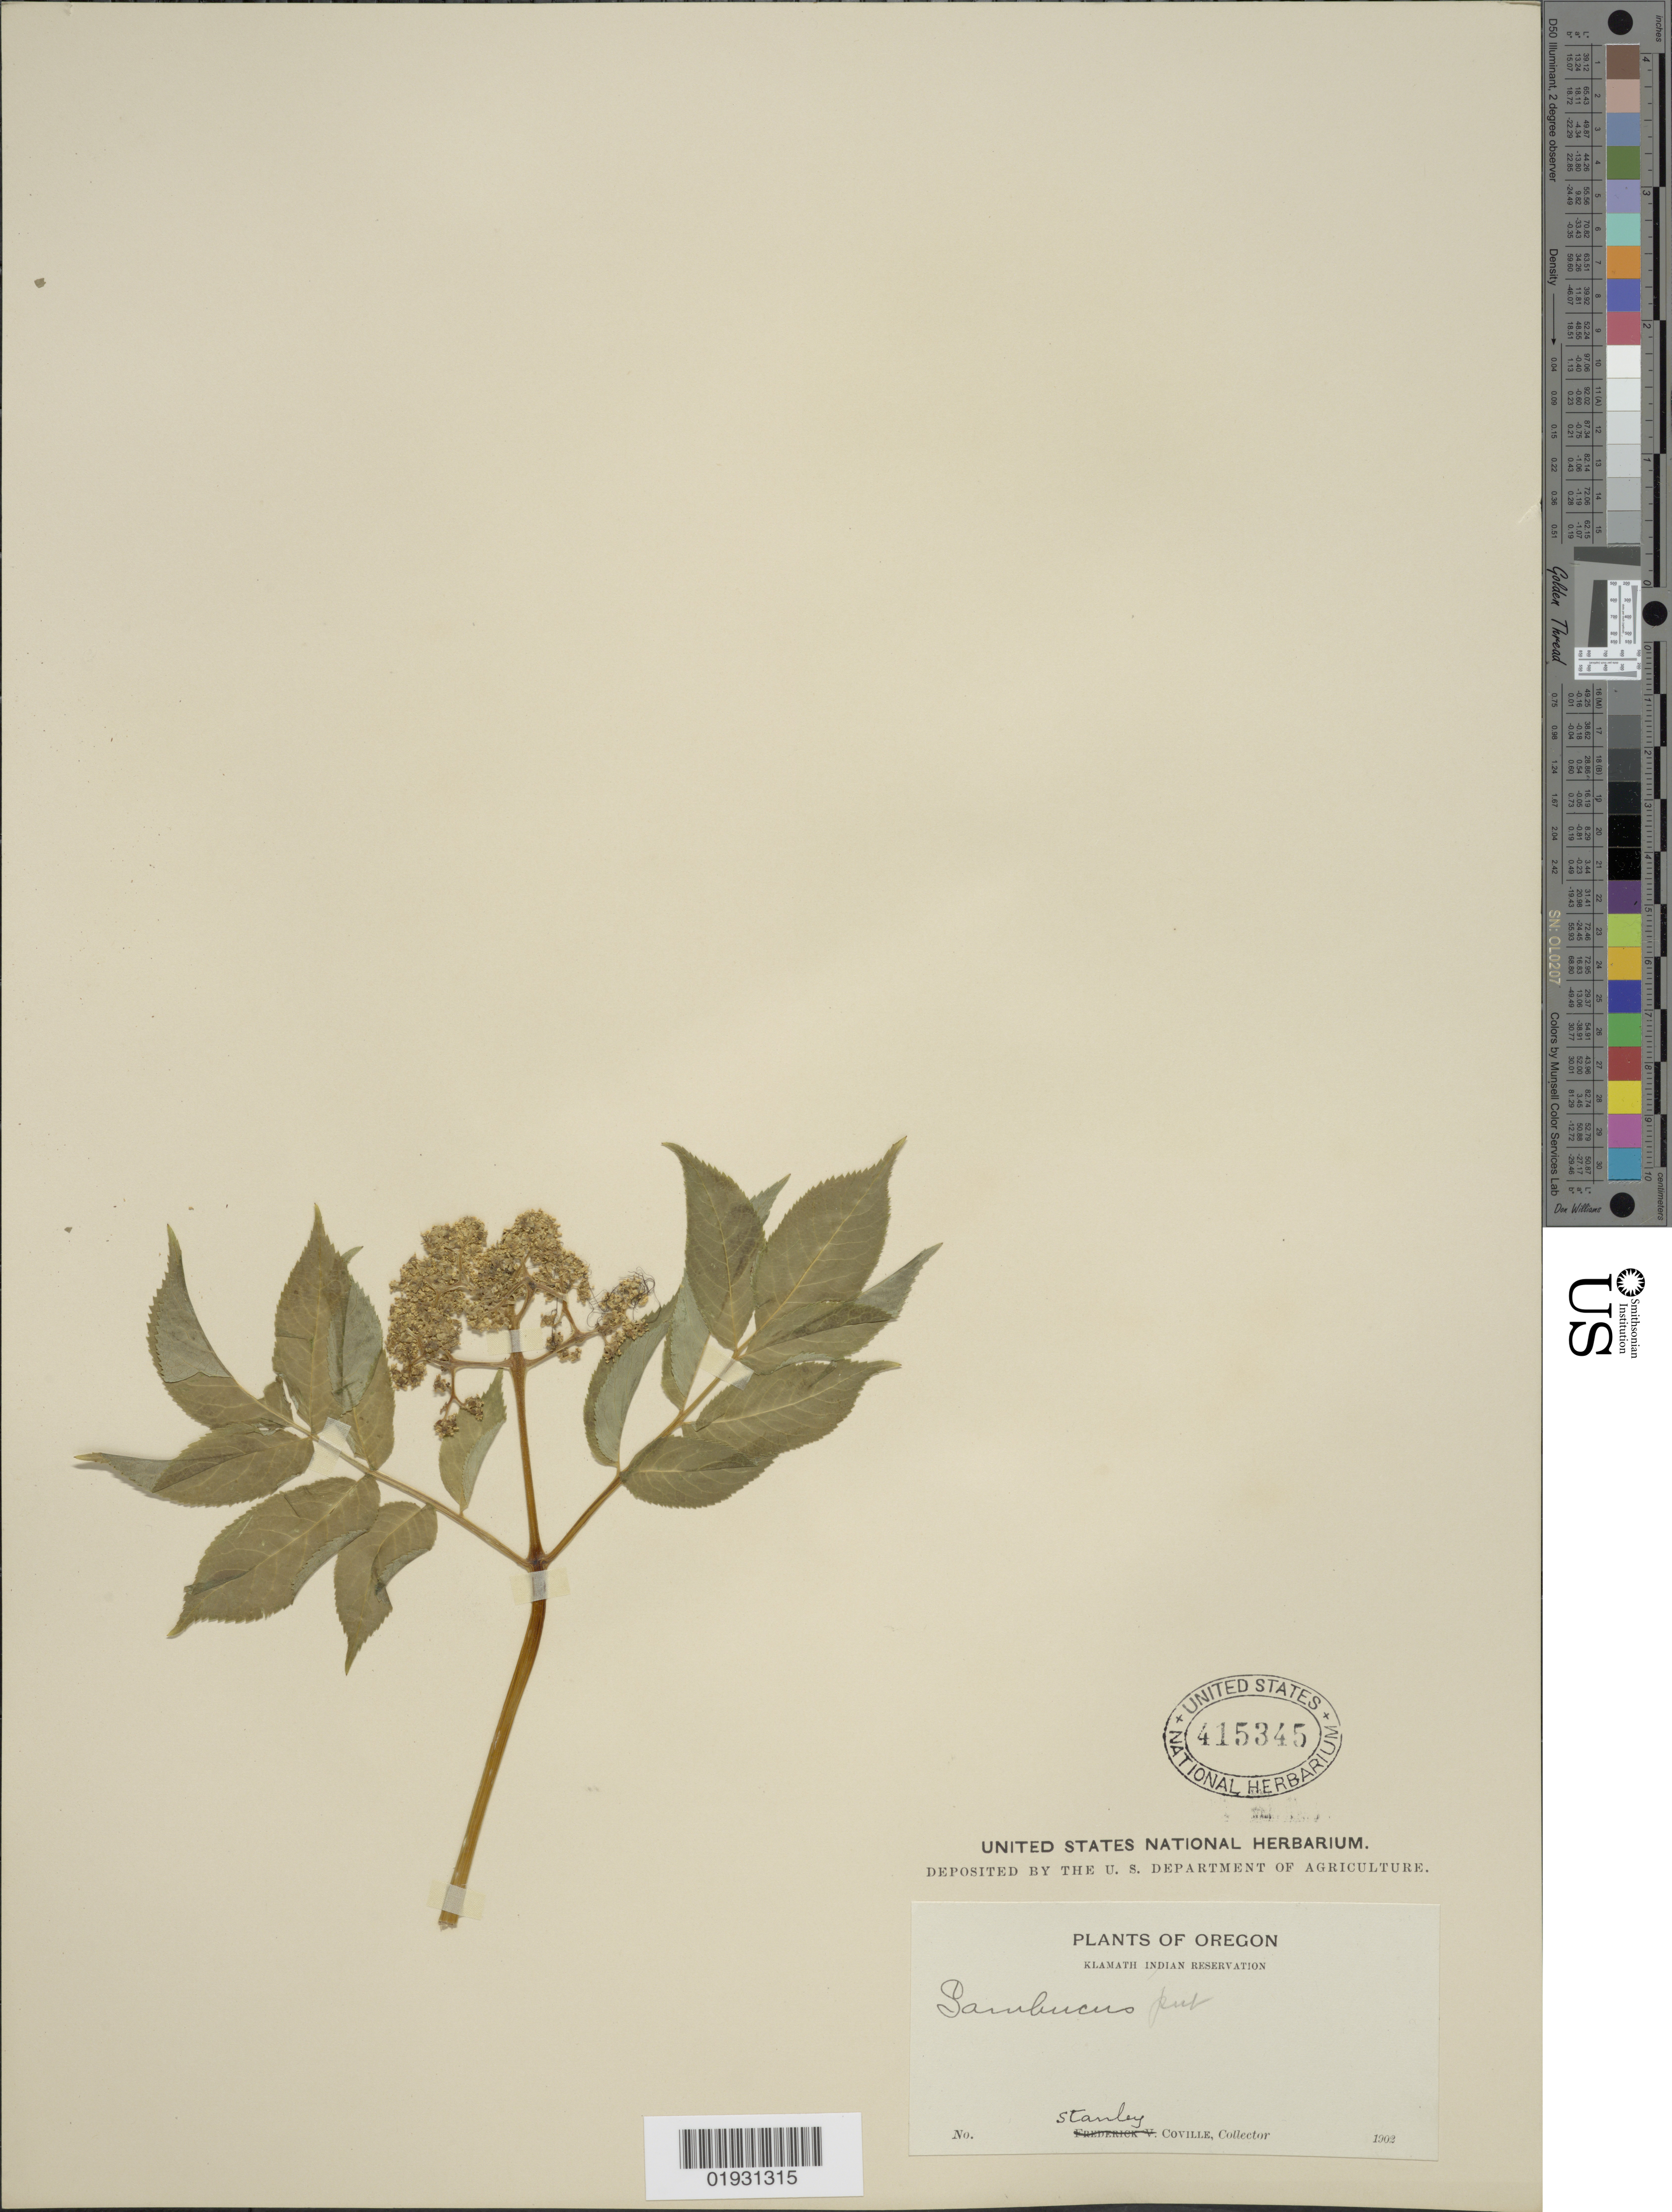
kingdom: Plantae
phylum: Tracheophyta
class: Magnoliopsida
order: Dipsacales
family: Viburnaceae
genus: Sambucus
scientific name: Sambucus racemosa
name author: L.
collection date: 1902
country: United States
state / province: Oregon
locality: Klamath Indian Reservation.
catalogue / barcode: US 415345